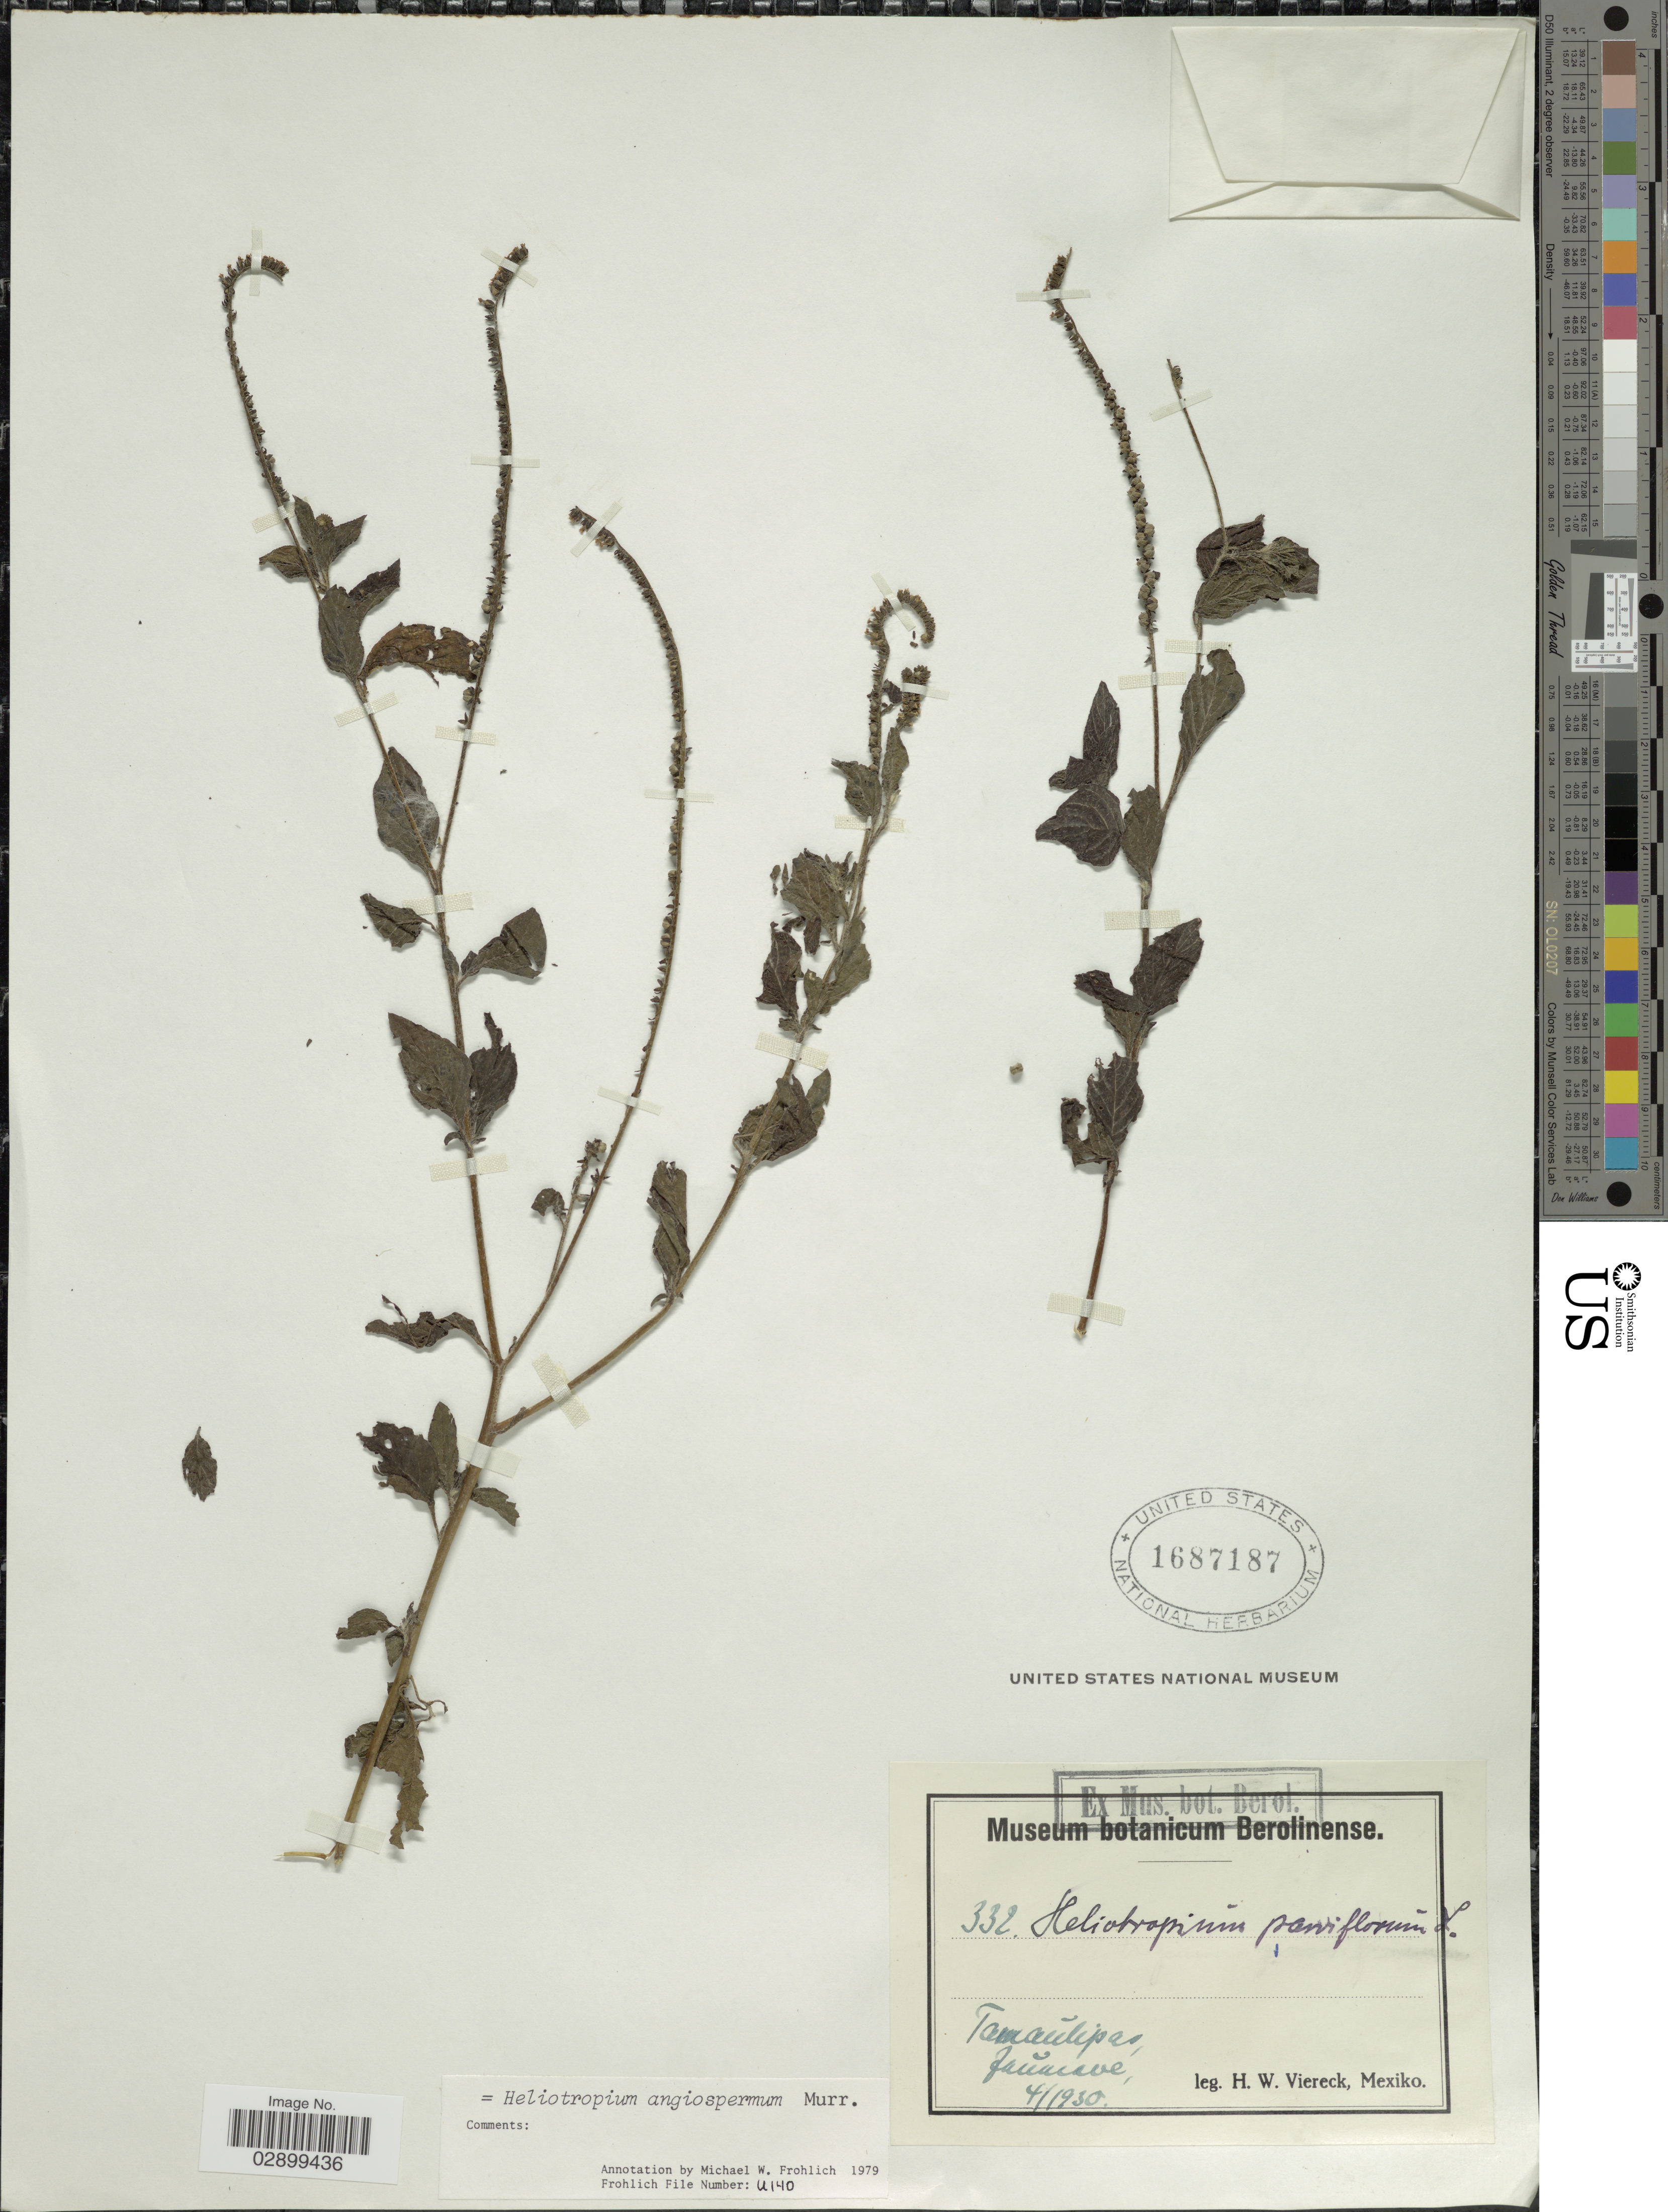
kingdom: Plantae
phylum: Tracheophyta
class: Magnoliopsida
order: Boraginales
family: Heliotropiaceae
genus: Heliotropium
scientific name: Heliotropium angiospermum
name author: Murray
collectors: H. W. Viereck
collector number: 332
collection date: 1930-04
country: Mexico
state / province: Tamaulipas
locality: Jaumave.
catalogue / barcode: US 1687187